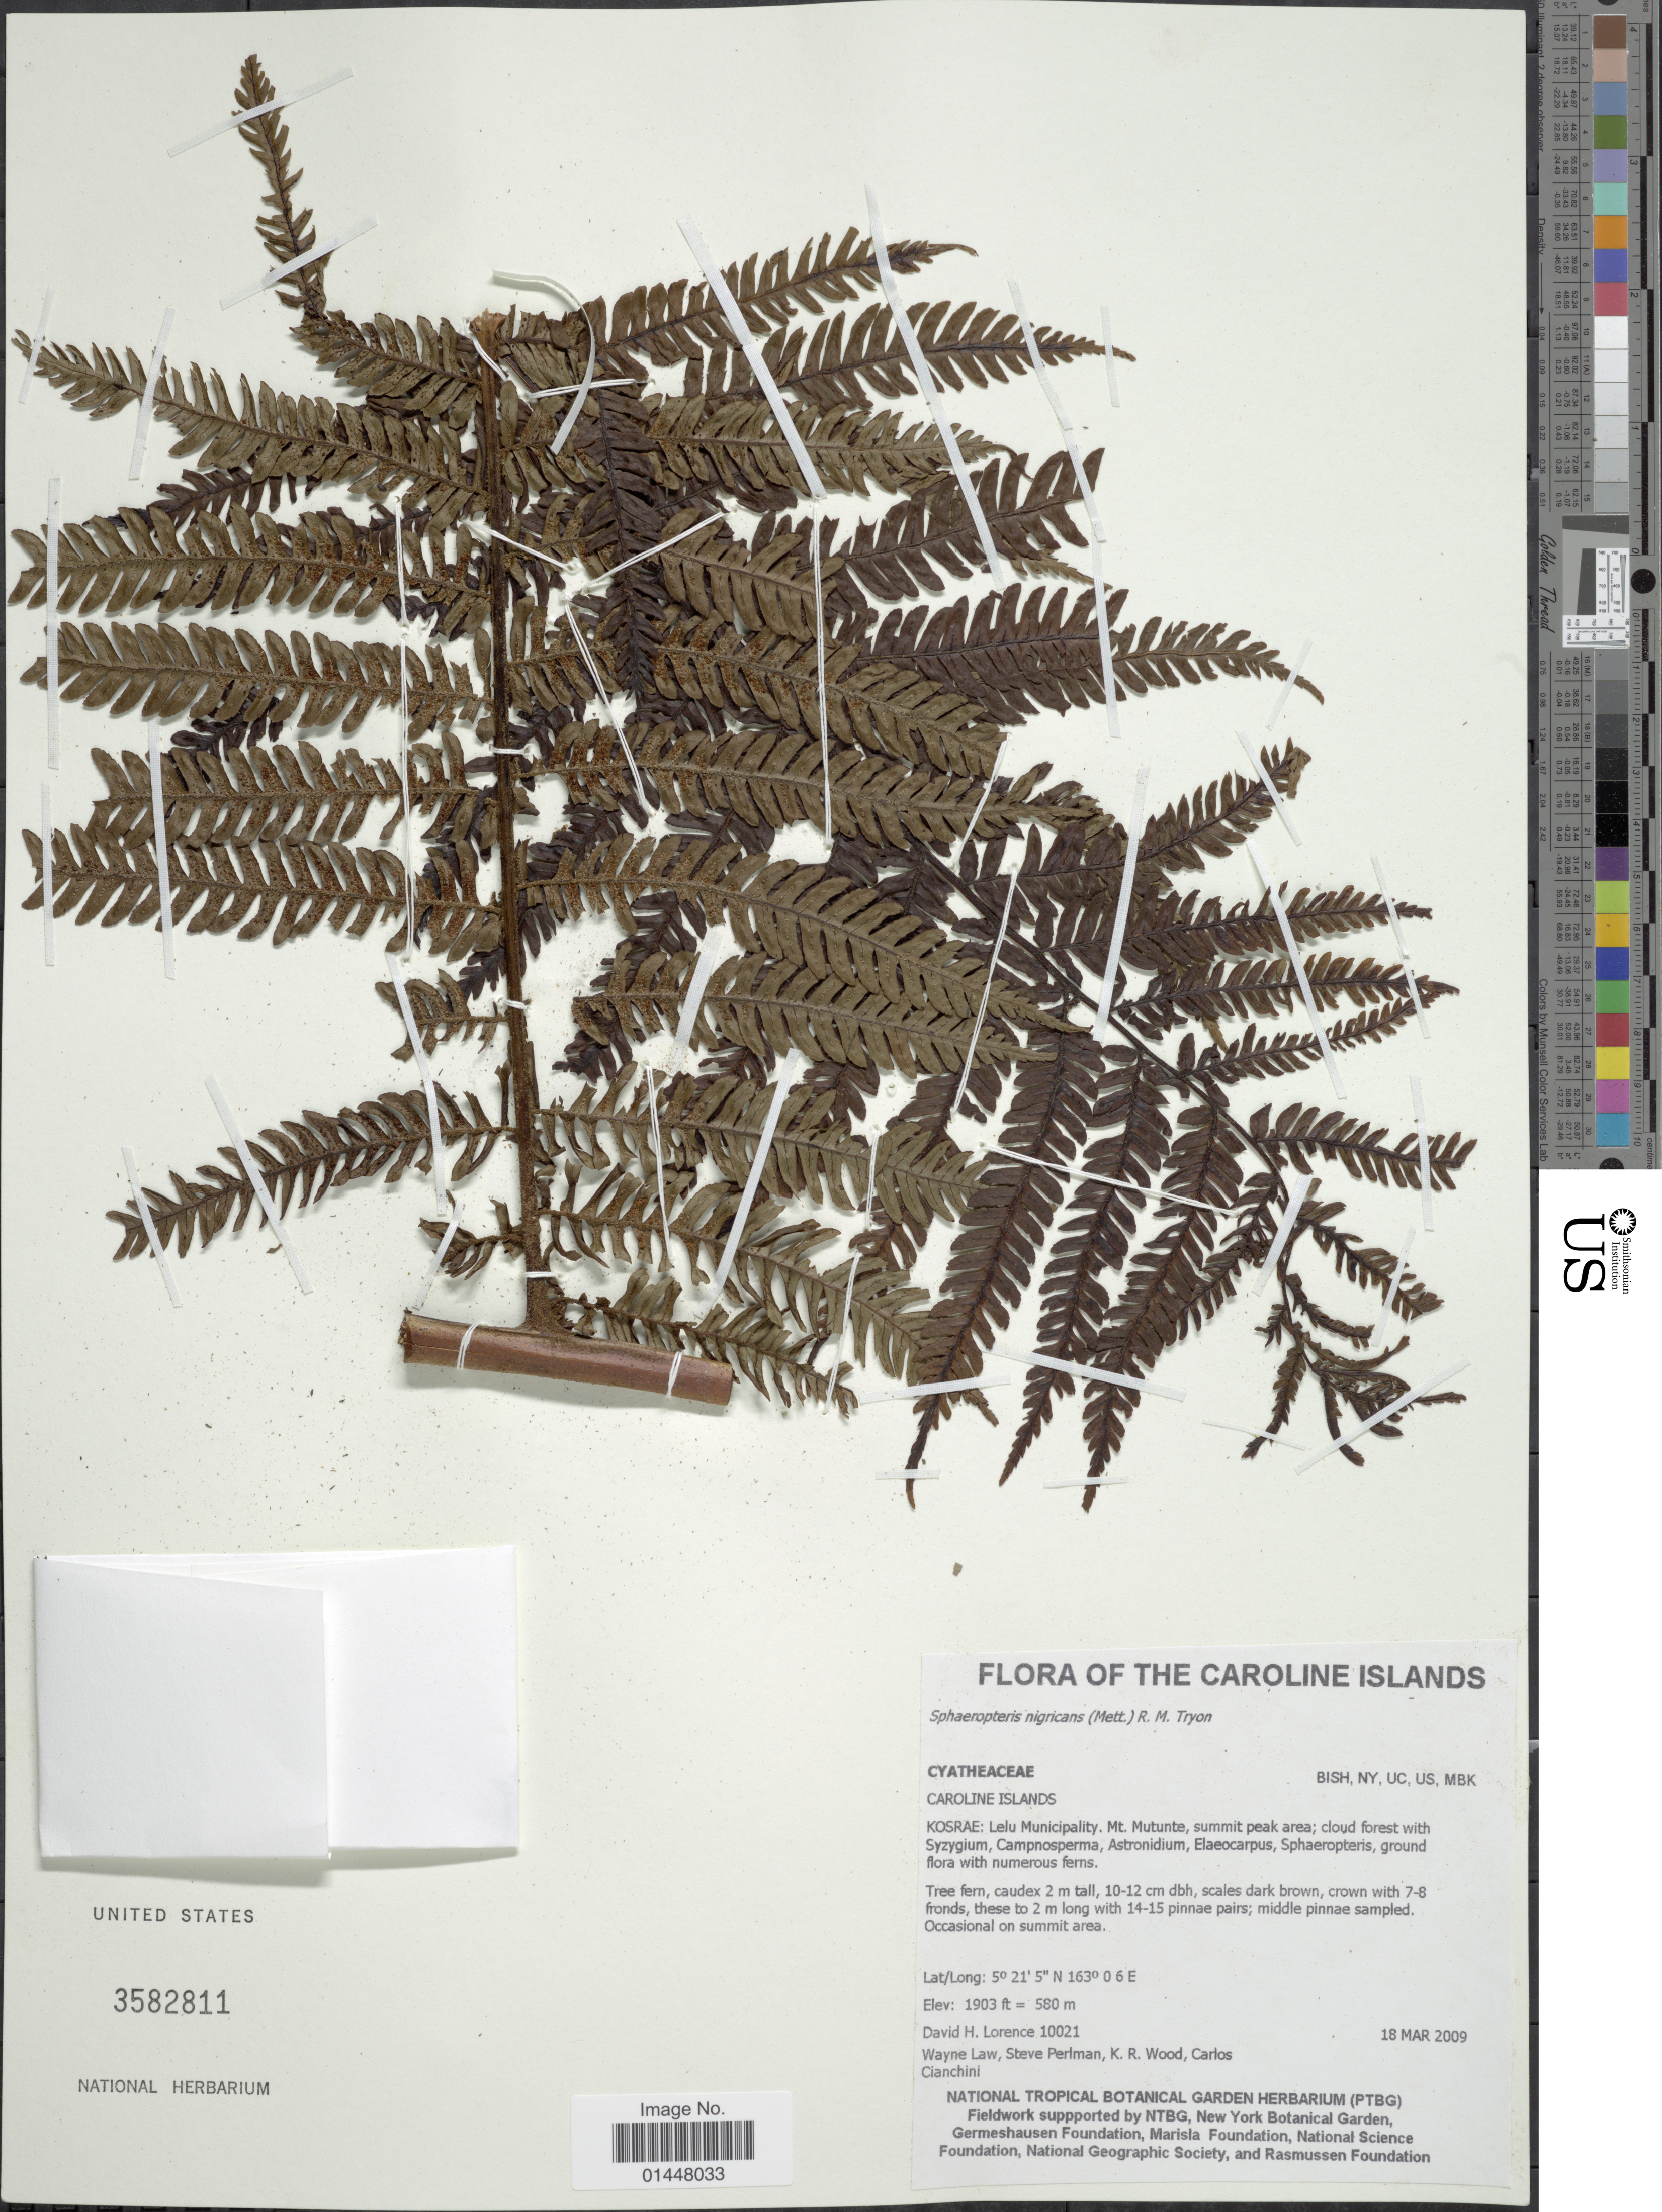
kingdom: Plantae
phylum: Tracheophyta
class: Polypodiopsida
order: Cyatheales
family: Cyatheaceae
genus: Sphaeropteris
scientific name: Sphaeropteris nigricans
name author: (Mett.) R.M. Tryon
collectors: D. Lorence, W. Law, S. Perlman, K. R. Wood & C. Cianchini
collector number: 11021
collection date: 2009-03-18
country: Micronesia, Federated States of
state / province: Kosrae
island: Lelu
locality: The Caroline Islands, Kosrae: Lelu Municipality. MT.Mutune, summit peak area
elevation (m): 580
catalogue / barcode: US 3582811